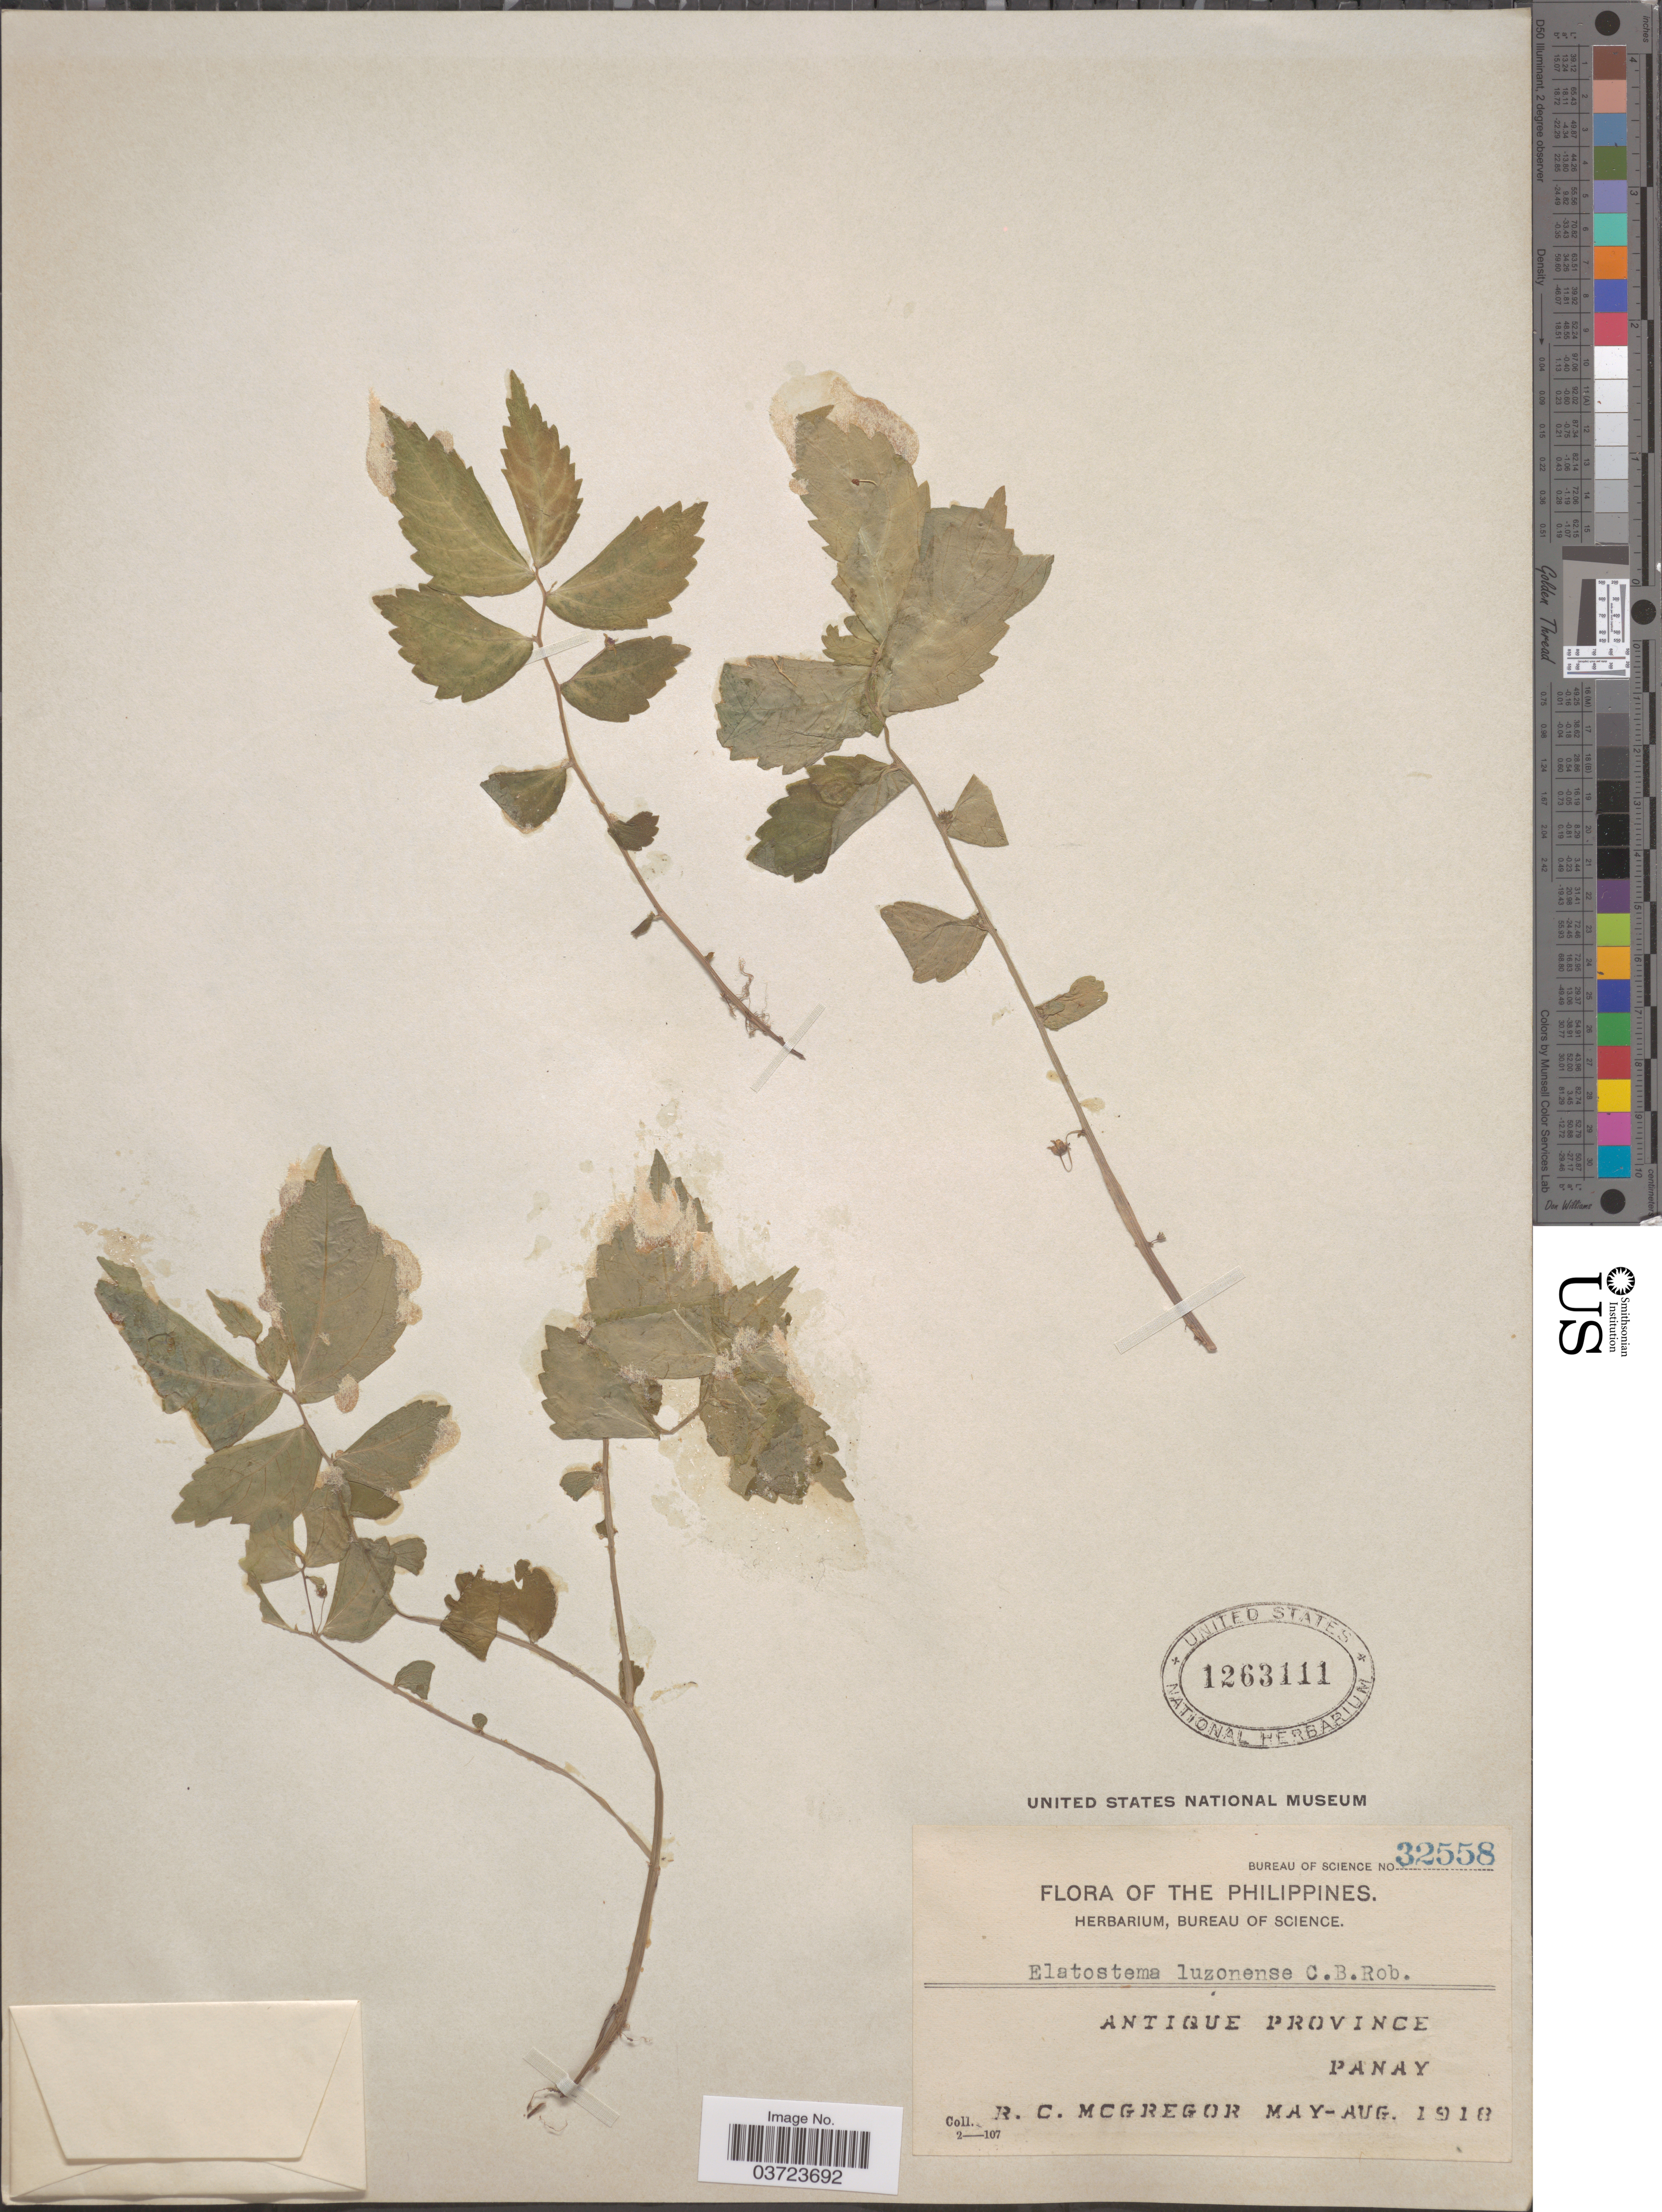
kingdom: Plantae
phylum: Tracheophyta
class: Magnoliopsida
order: Rosales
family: Urticaceae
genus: Elatostema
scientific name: Elatostema luzonense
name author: C.B. Rob.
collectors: R. C. McGregor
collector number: Bureau of Science 32558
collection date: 1918-05/1918-08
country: Philippines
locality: Antique Province. Panay.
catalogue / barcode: US 1263111